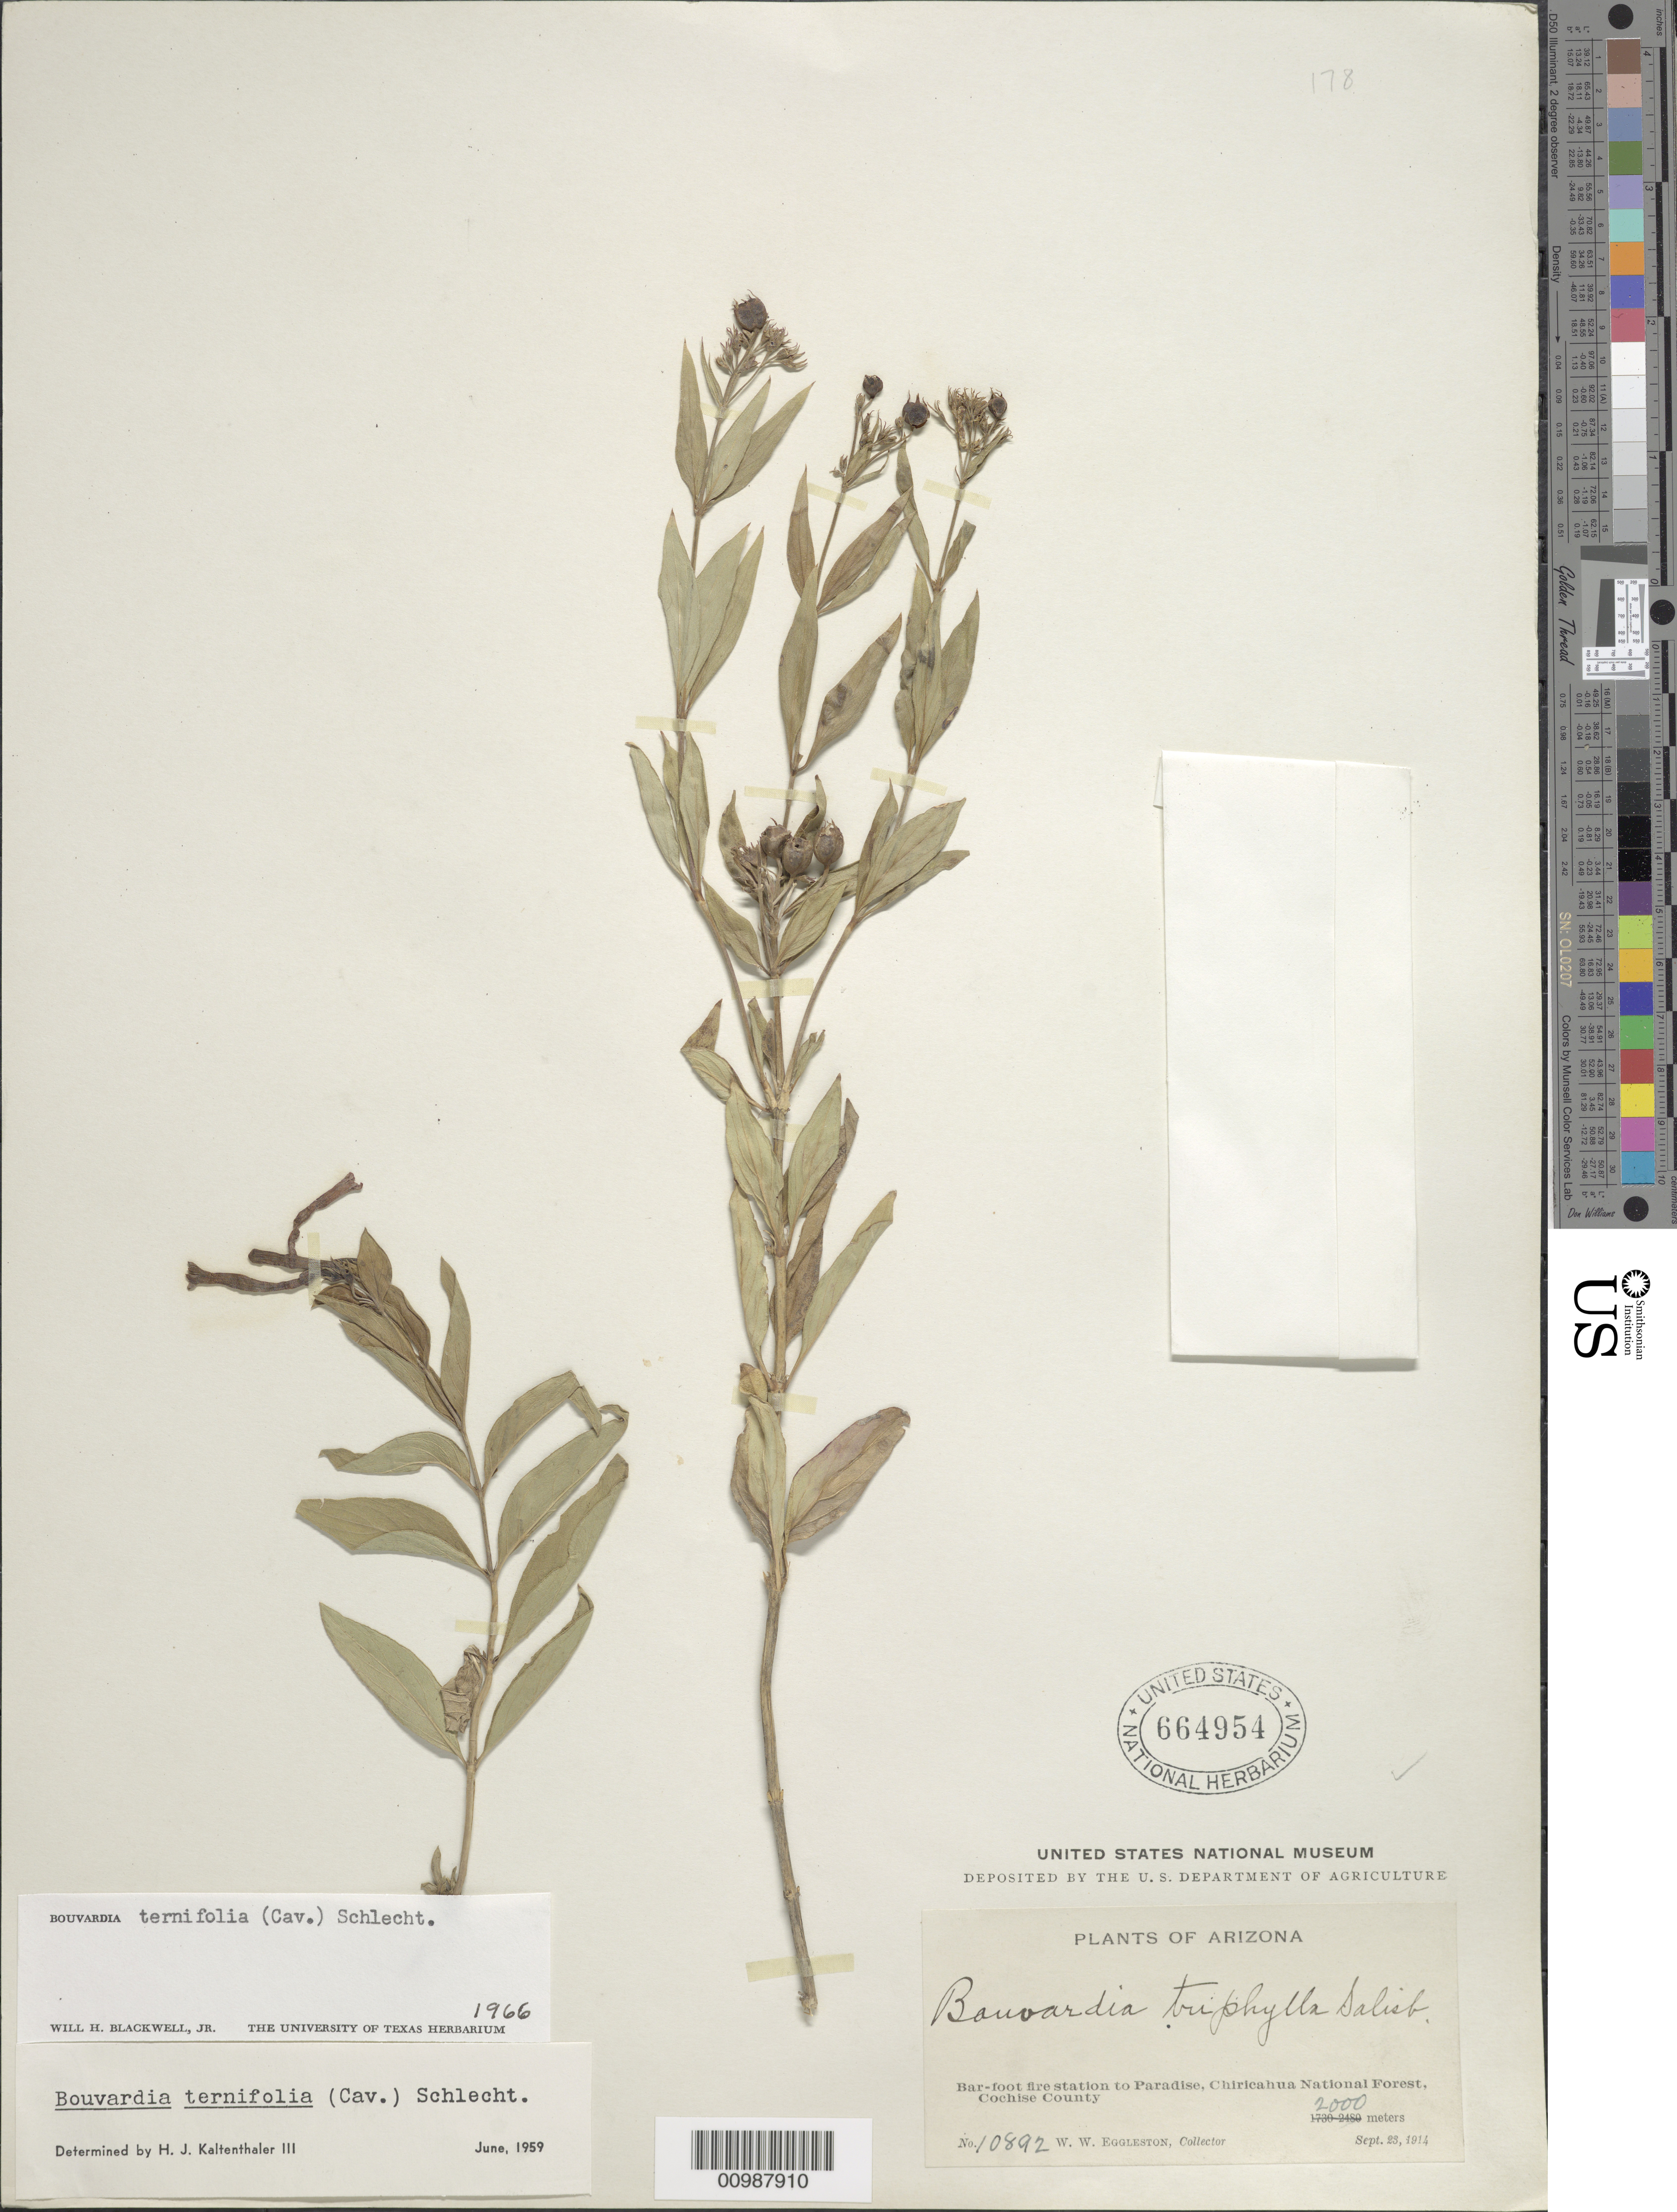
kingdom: Plantae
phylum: Tracheophyta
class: Magnoliopsida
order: Gentianales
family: Rubiaceae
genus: Bouvardia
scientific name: Bouvardia ternifolia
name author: (Cav.) Schltdl.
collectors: W. W. Eggleston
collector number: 10892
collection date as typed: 23 Sep 1914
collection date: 1914-09-23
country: United States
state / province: Arizona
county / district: Cochise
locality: Bar-foot fire station to Paradise, Chiricahua National Forest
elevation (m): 2000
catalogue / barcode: US 664954